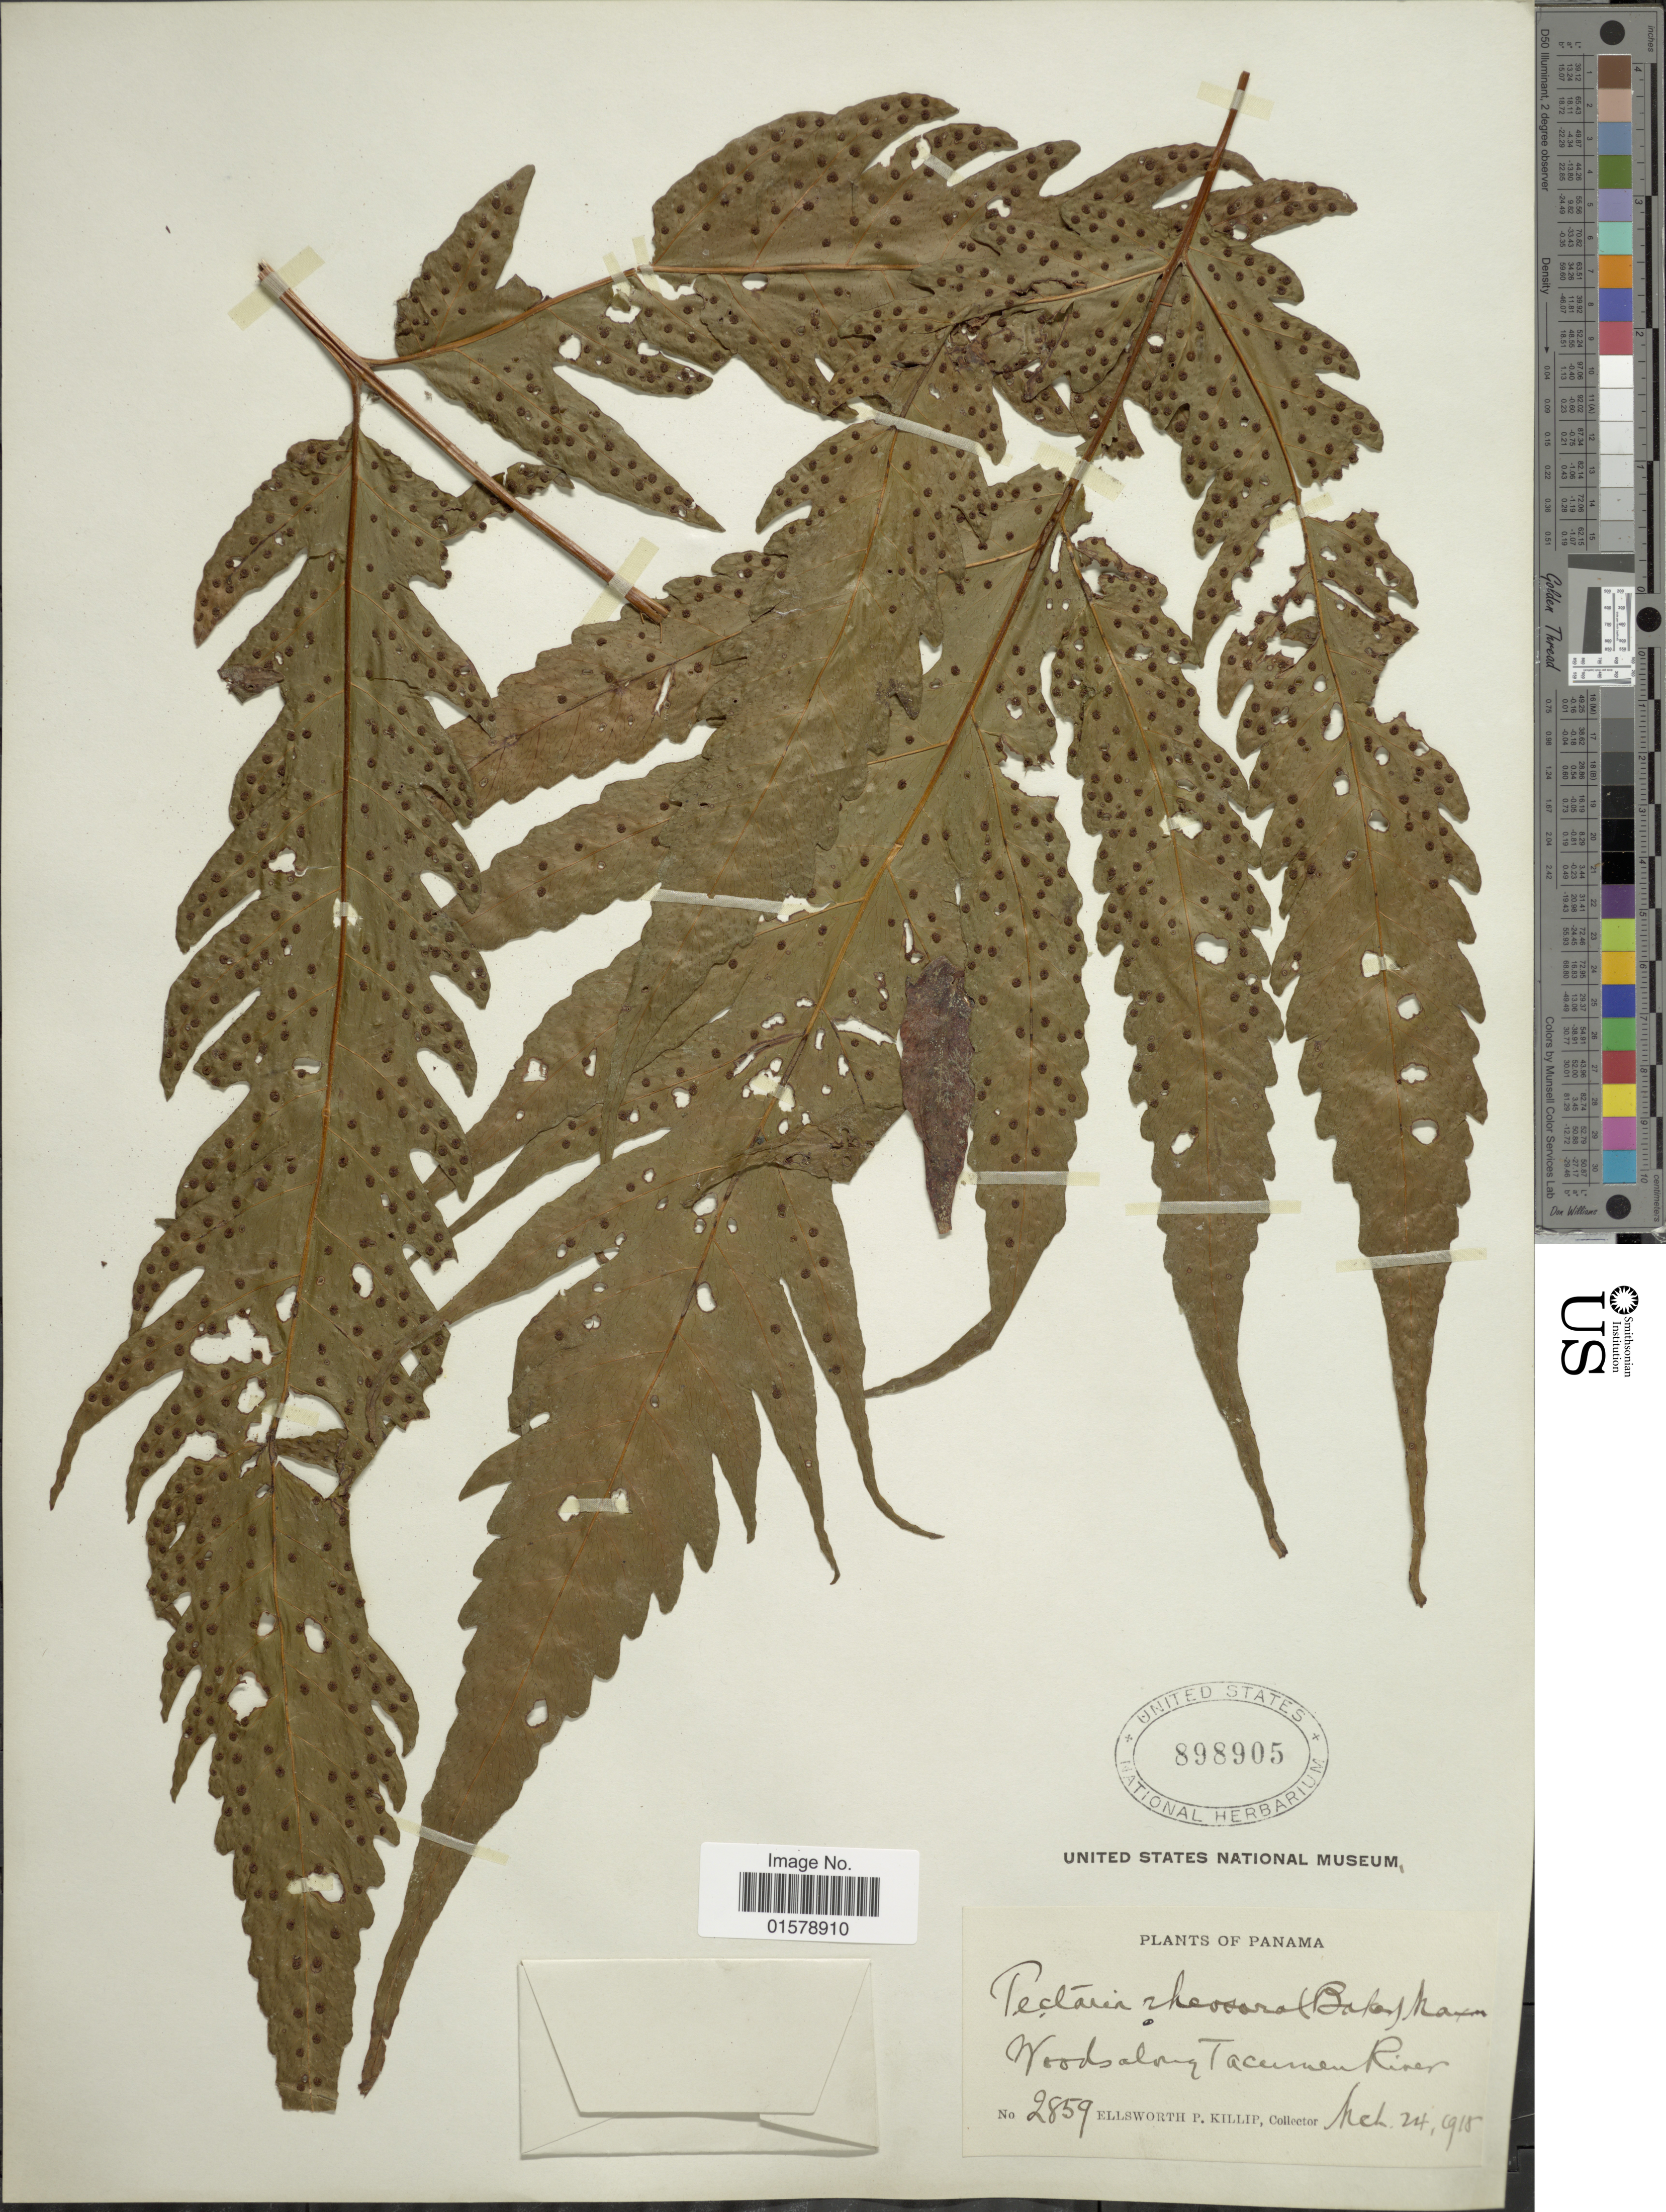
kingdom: Plantae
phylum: Tracheophyta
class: Polypodiopsida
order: Polypodiales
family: Tectariaceae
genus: Tectaria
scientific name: Tectaria rivalis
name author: (Mett. ex Kuhn) C. Chr.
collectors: E. P. Killip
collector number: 2859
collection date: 1918-03-24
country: Panama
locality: Woods along Tacumen River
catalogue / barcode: US 898905